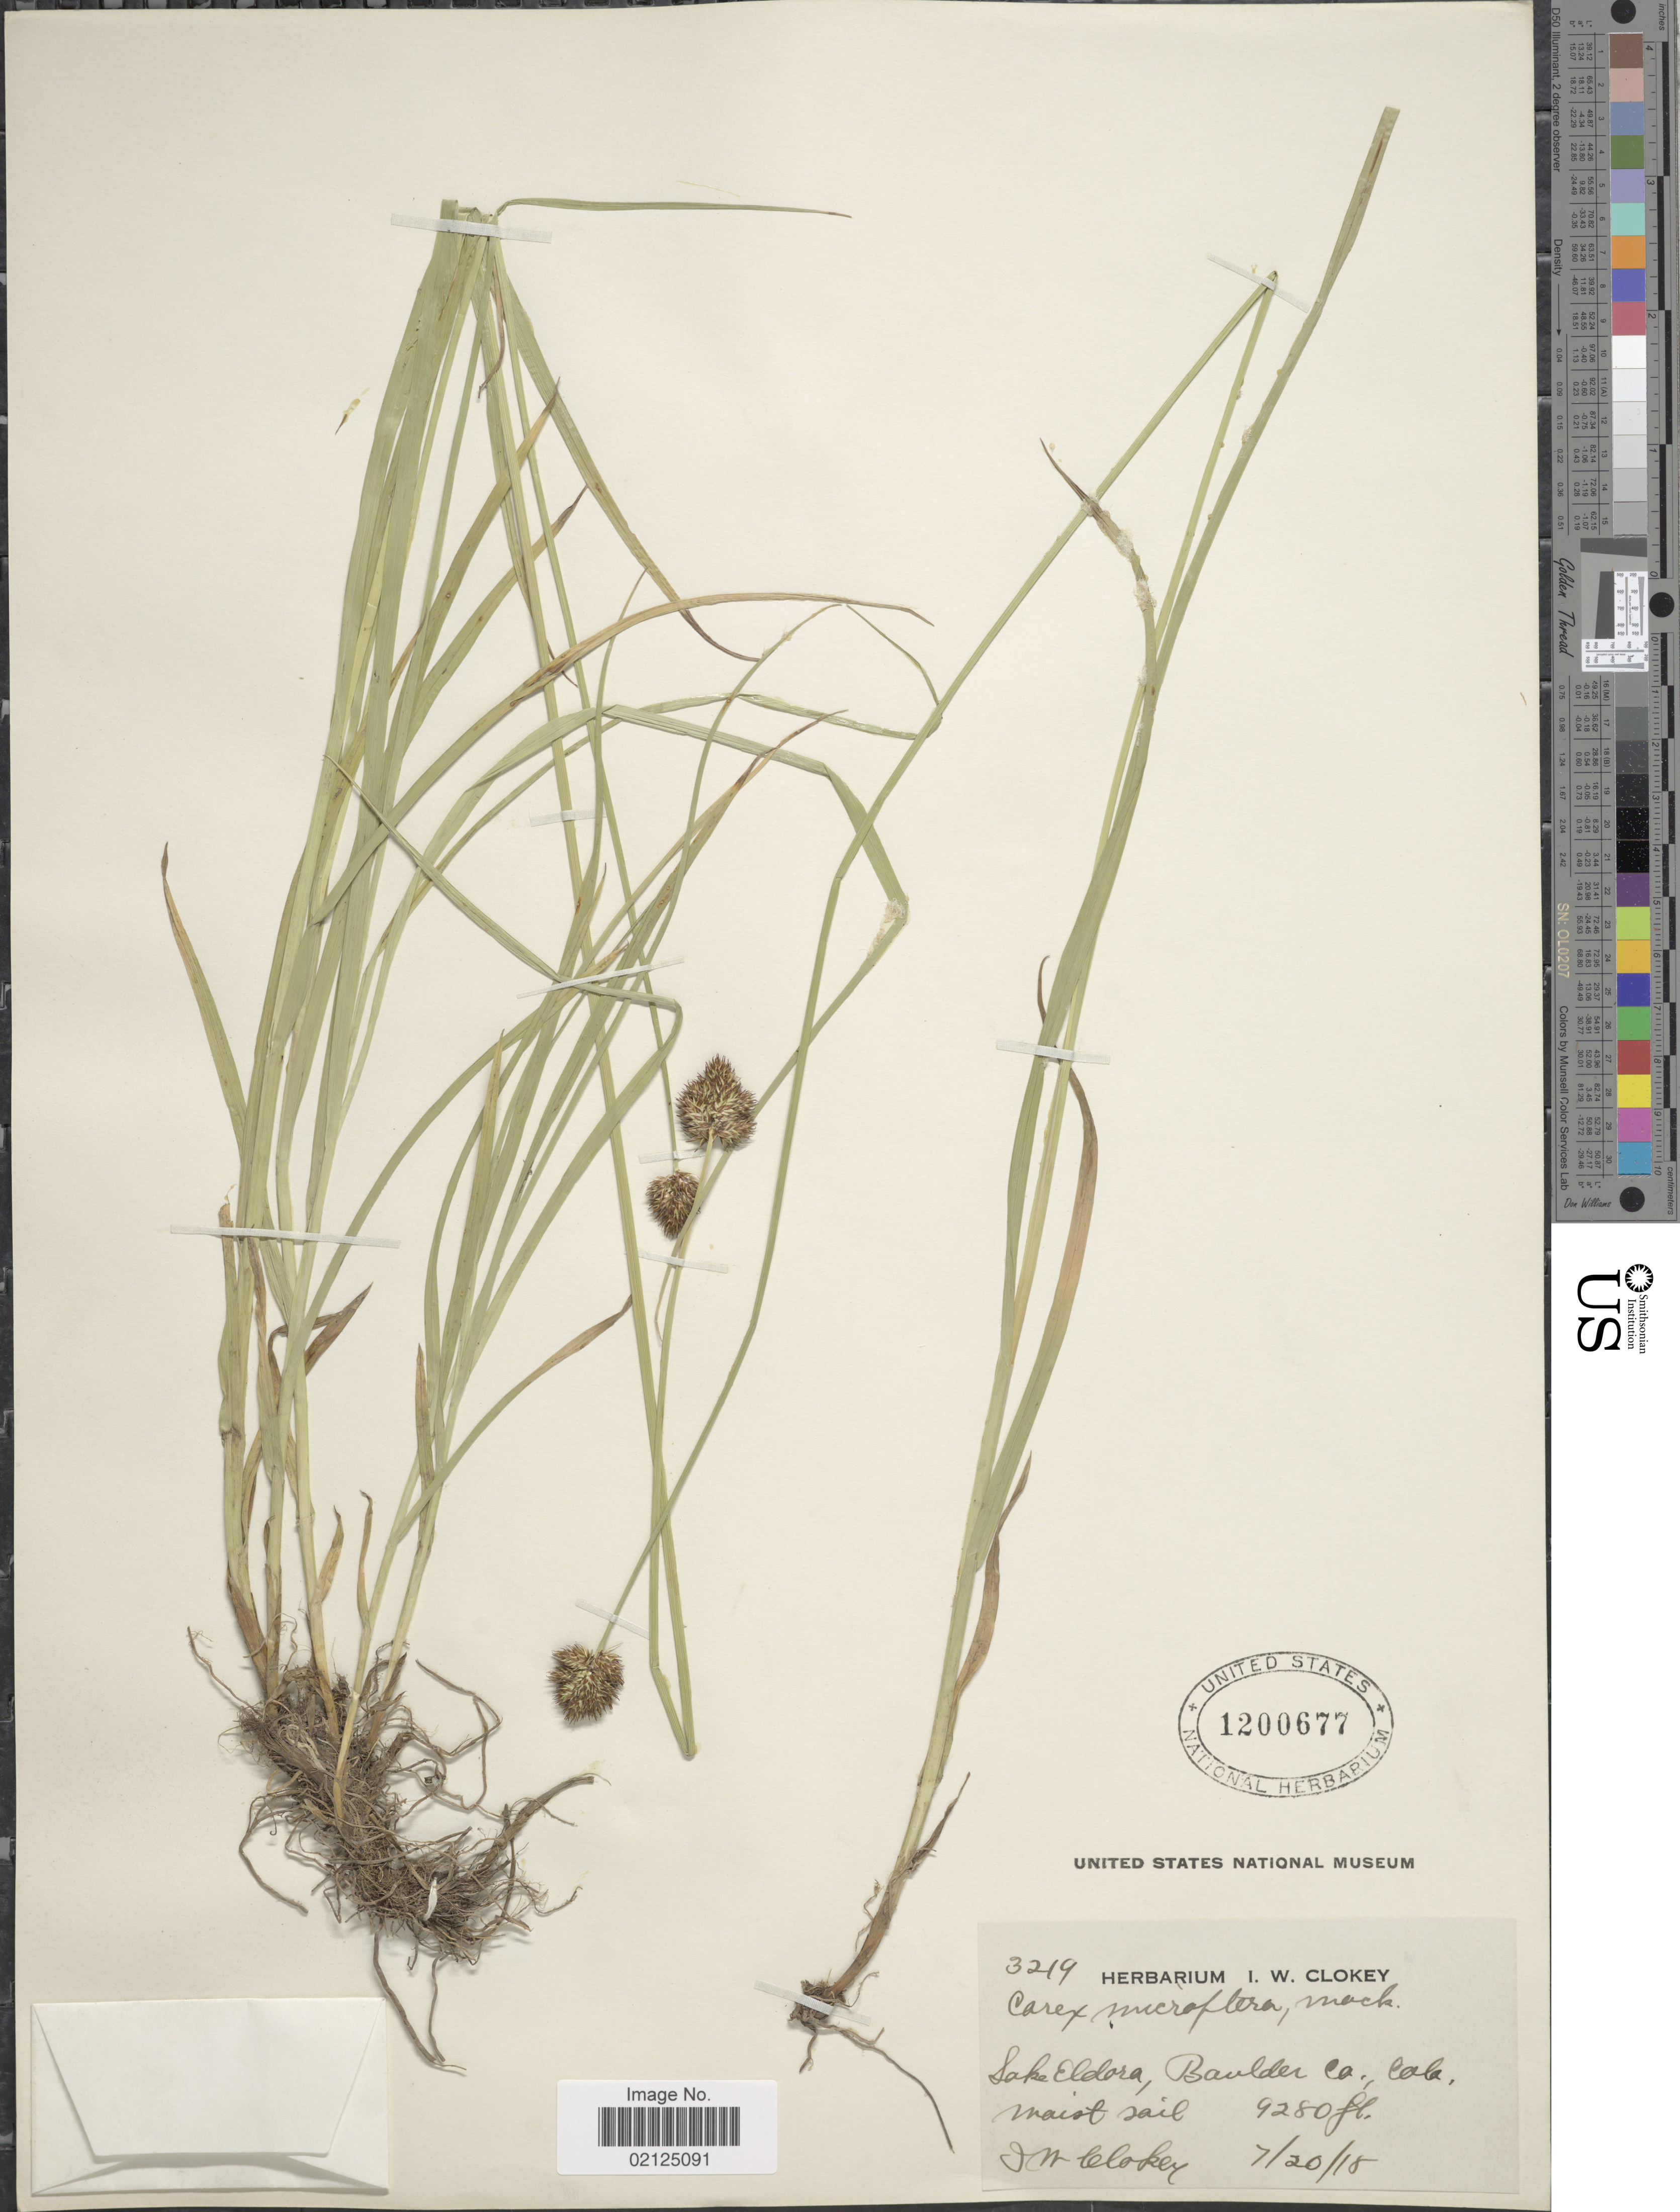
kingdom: Plantae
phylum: Tracheophyta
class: Liliopsida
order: Poales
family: Cyperaceae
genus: Carex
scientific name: Carex microptera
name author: Mack.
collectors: I. W. Clokey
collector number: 3219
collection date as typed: Transcribed d/m/y: 20/7/18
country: United States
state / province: Colorado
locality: Lake Eldora, Boulder Co., moist soil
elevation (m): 2829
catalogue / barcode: US 1200677